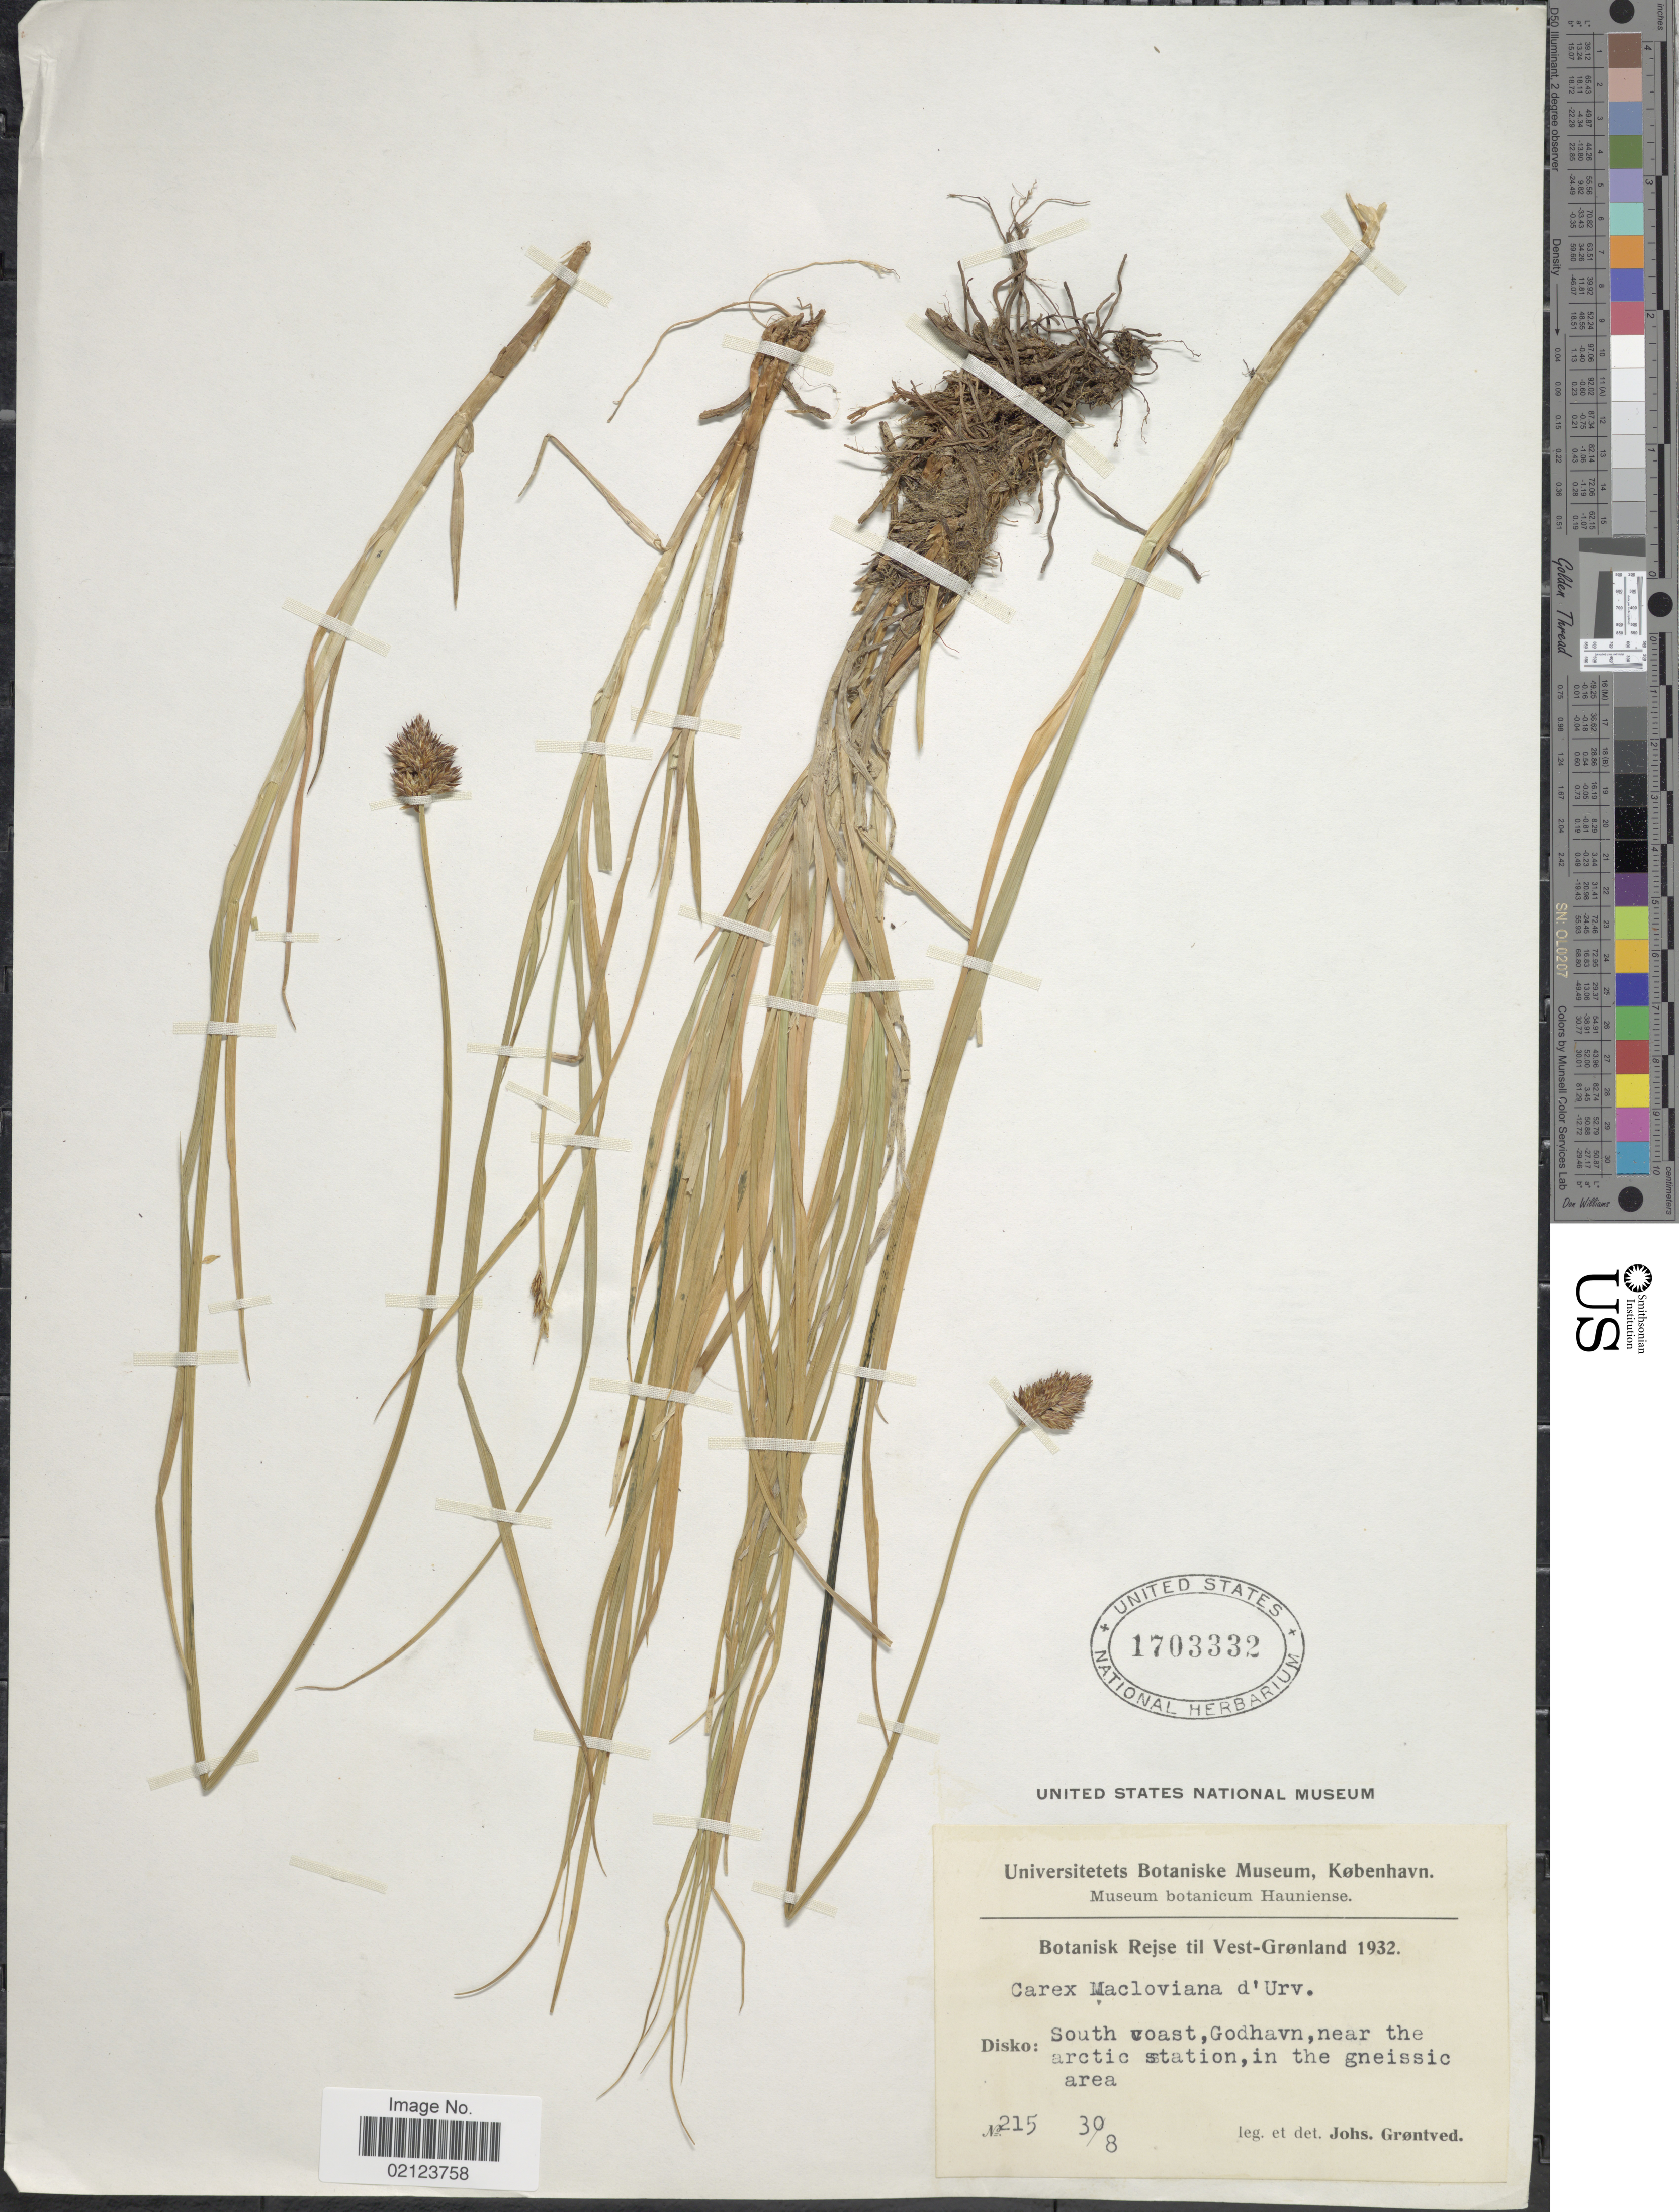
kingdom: Plantae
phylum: Tracheophyta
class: Liliopsida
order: Poales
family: Cyperaceae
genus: Carex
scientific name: Carex macloviana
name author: d'Urv.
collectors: J. Gröntved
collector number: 215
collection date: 1932-08-30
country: Greenland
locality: Disko: South coast, Godhavn, near the arctic station, in the gneissic area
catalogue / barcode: US 1703332